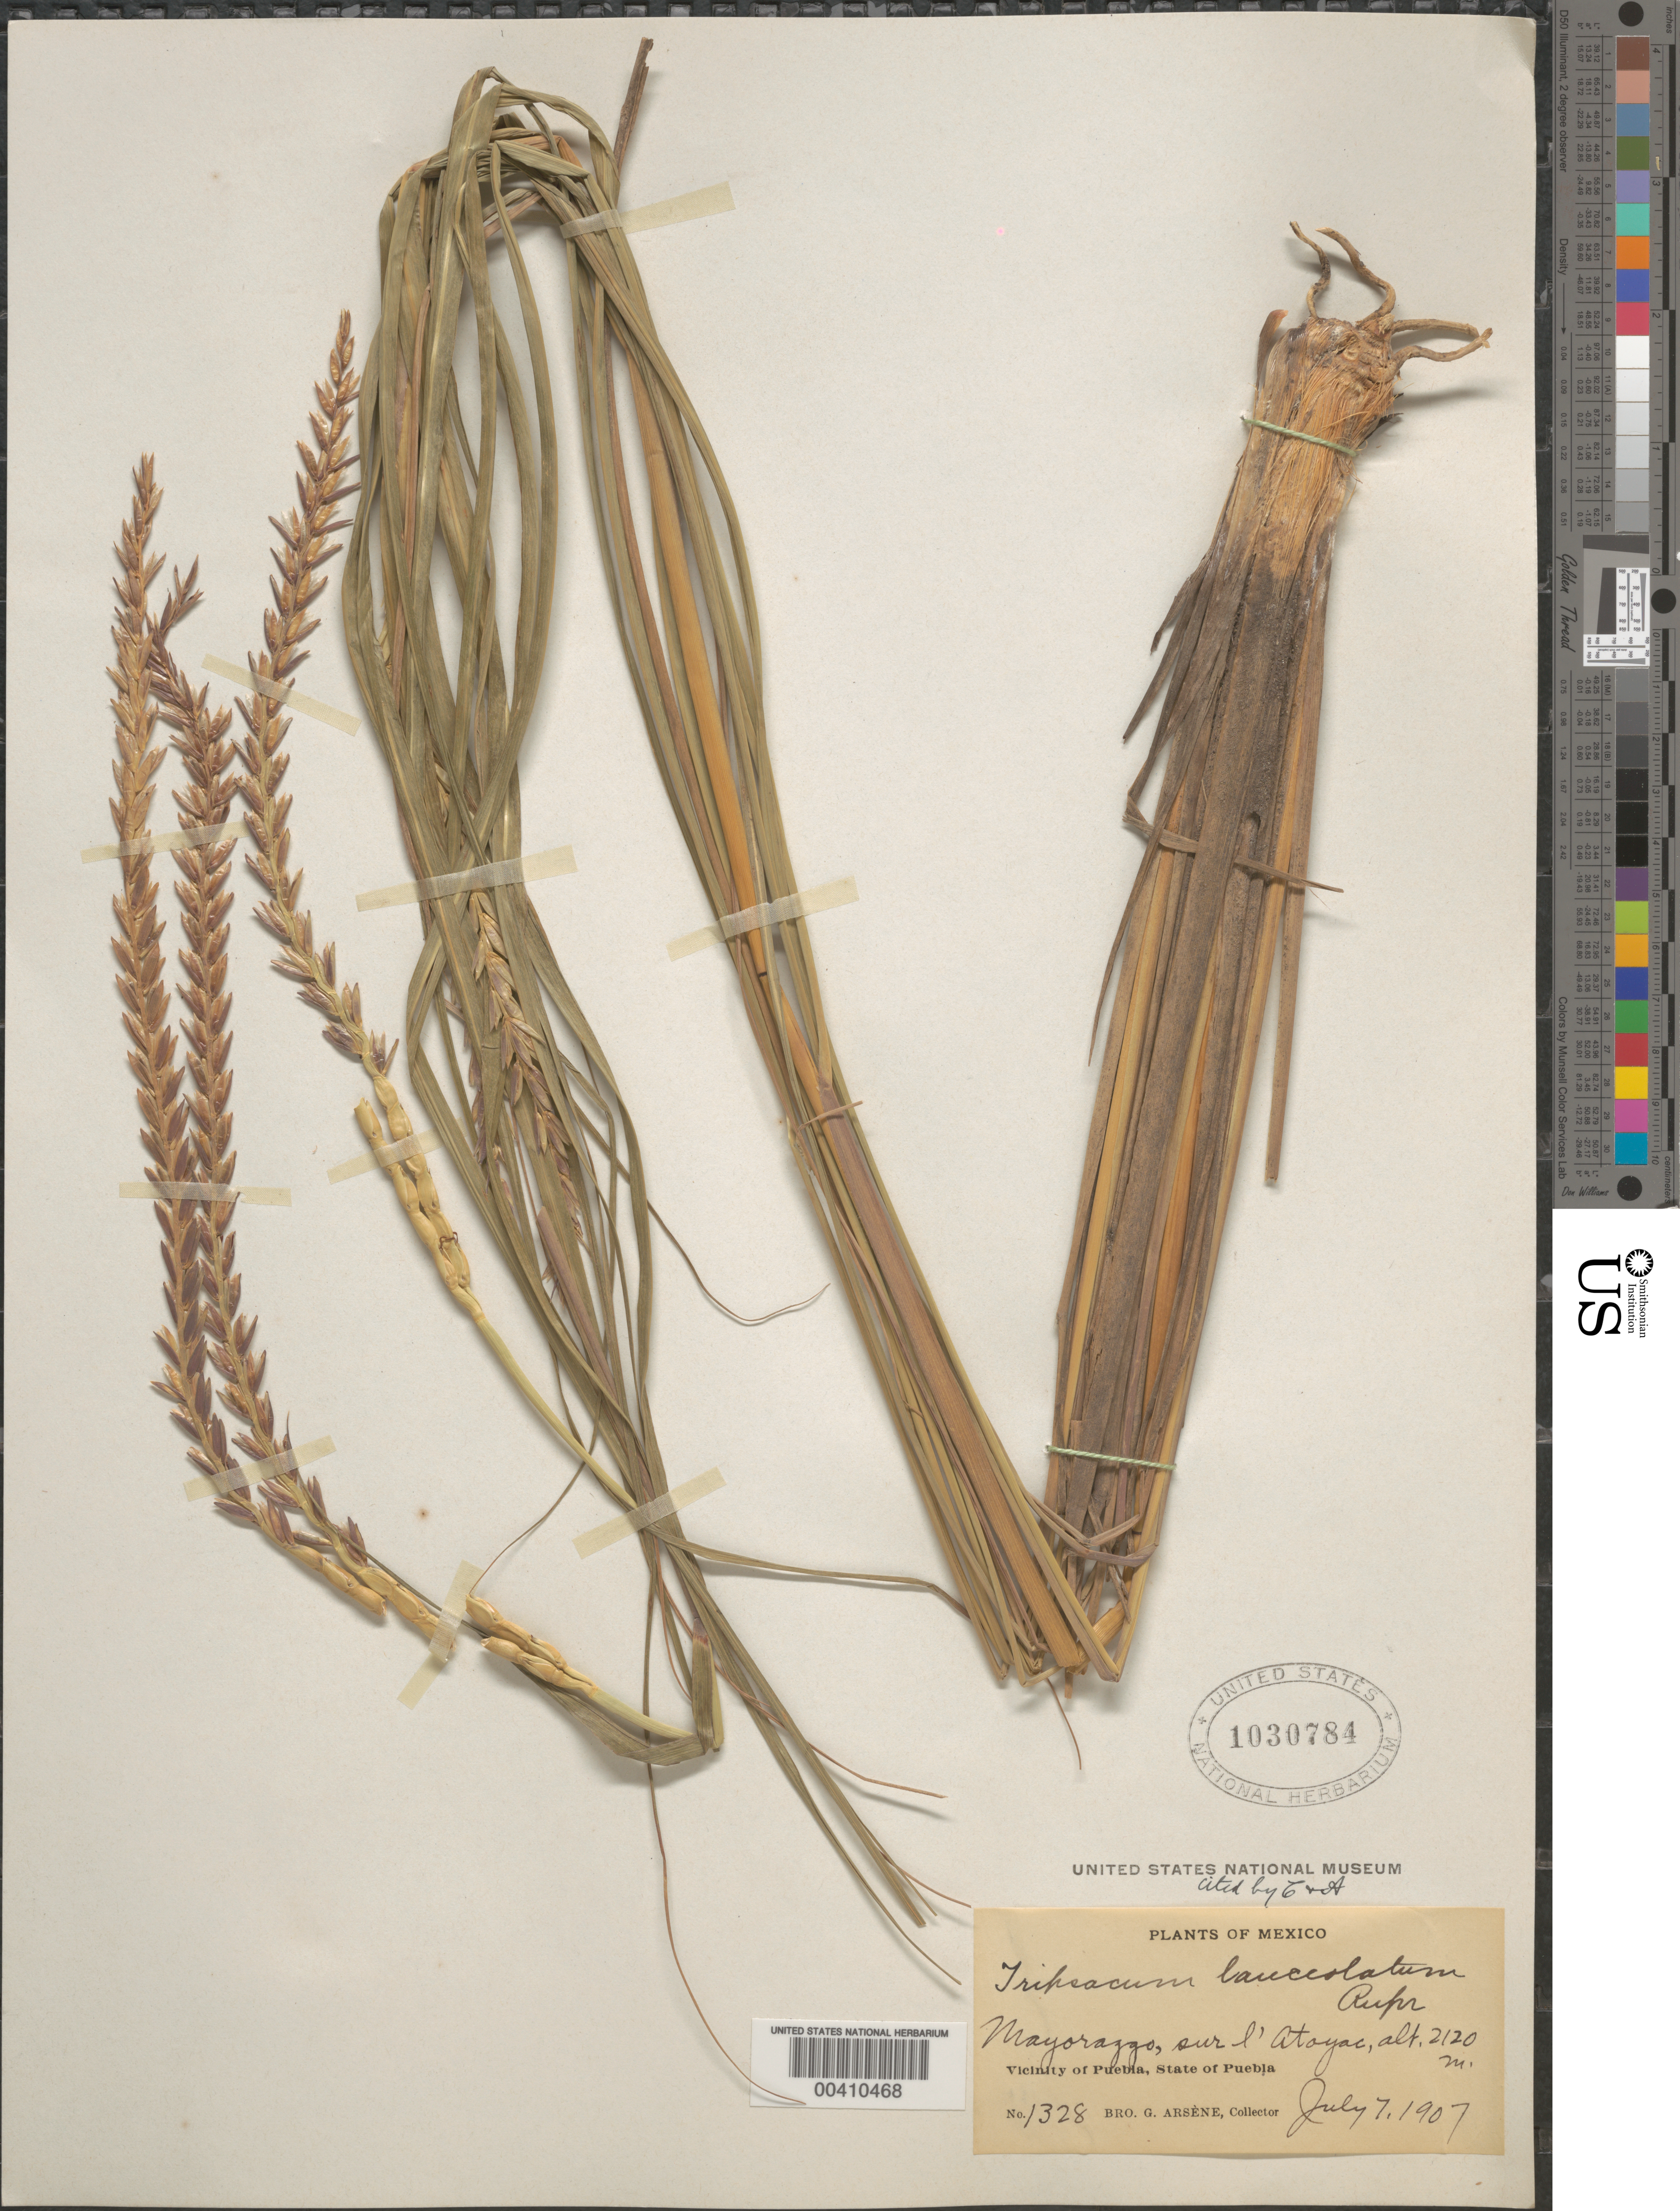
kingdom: Plantae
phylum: Tracheophyta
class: Liliopsida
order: Poales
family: Poaceae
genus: Tripsacum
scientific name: Tripsacum lanceolatum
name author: Rupr. ex E. Fourn.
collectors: Bro. G. Arsène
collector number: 1328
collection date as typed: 7 Jul 1907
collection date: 1907-07-07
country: Mexico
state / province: Puebla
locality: Mayorazgo, S of Atoyac, vicinity of Puebla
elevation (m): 2120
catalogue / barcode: US 1030784